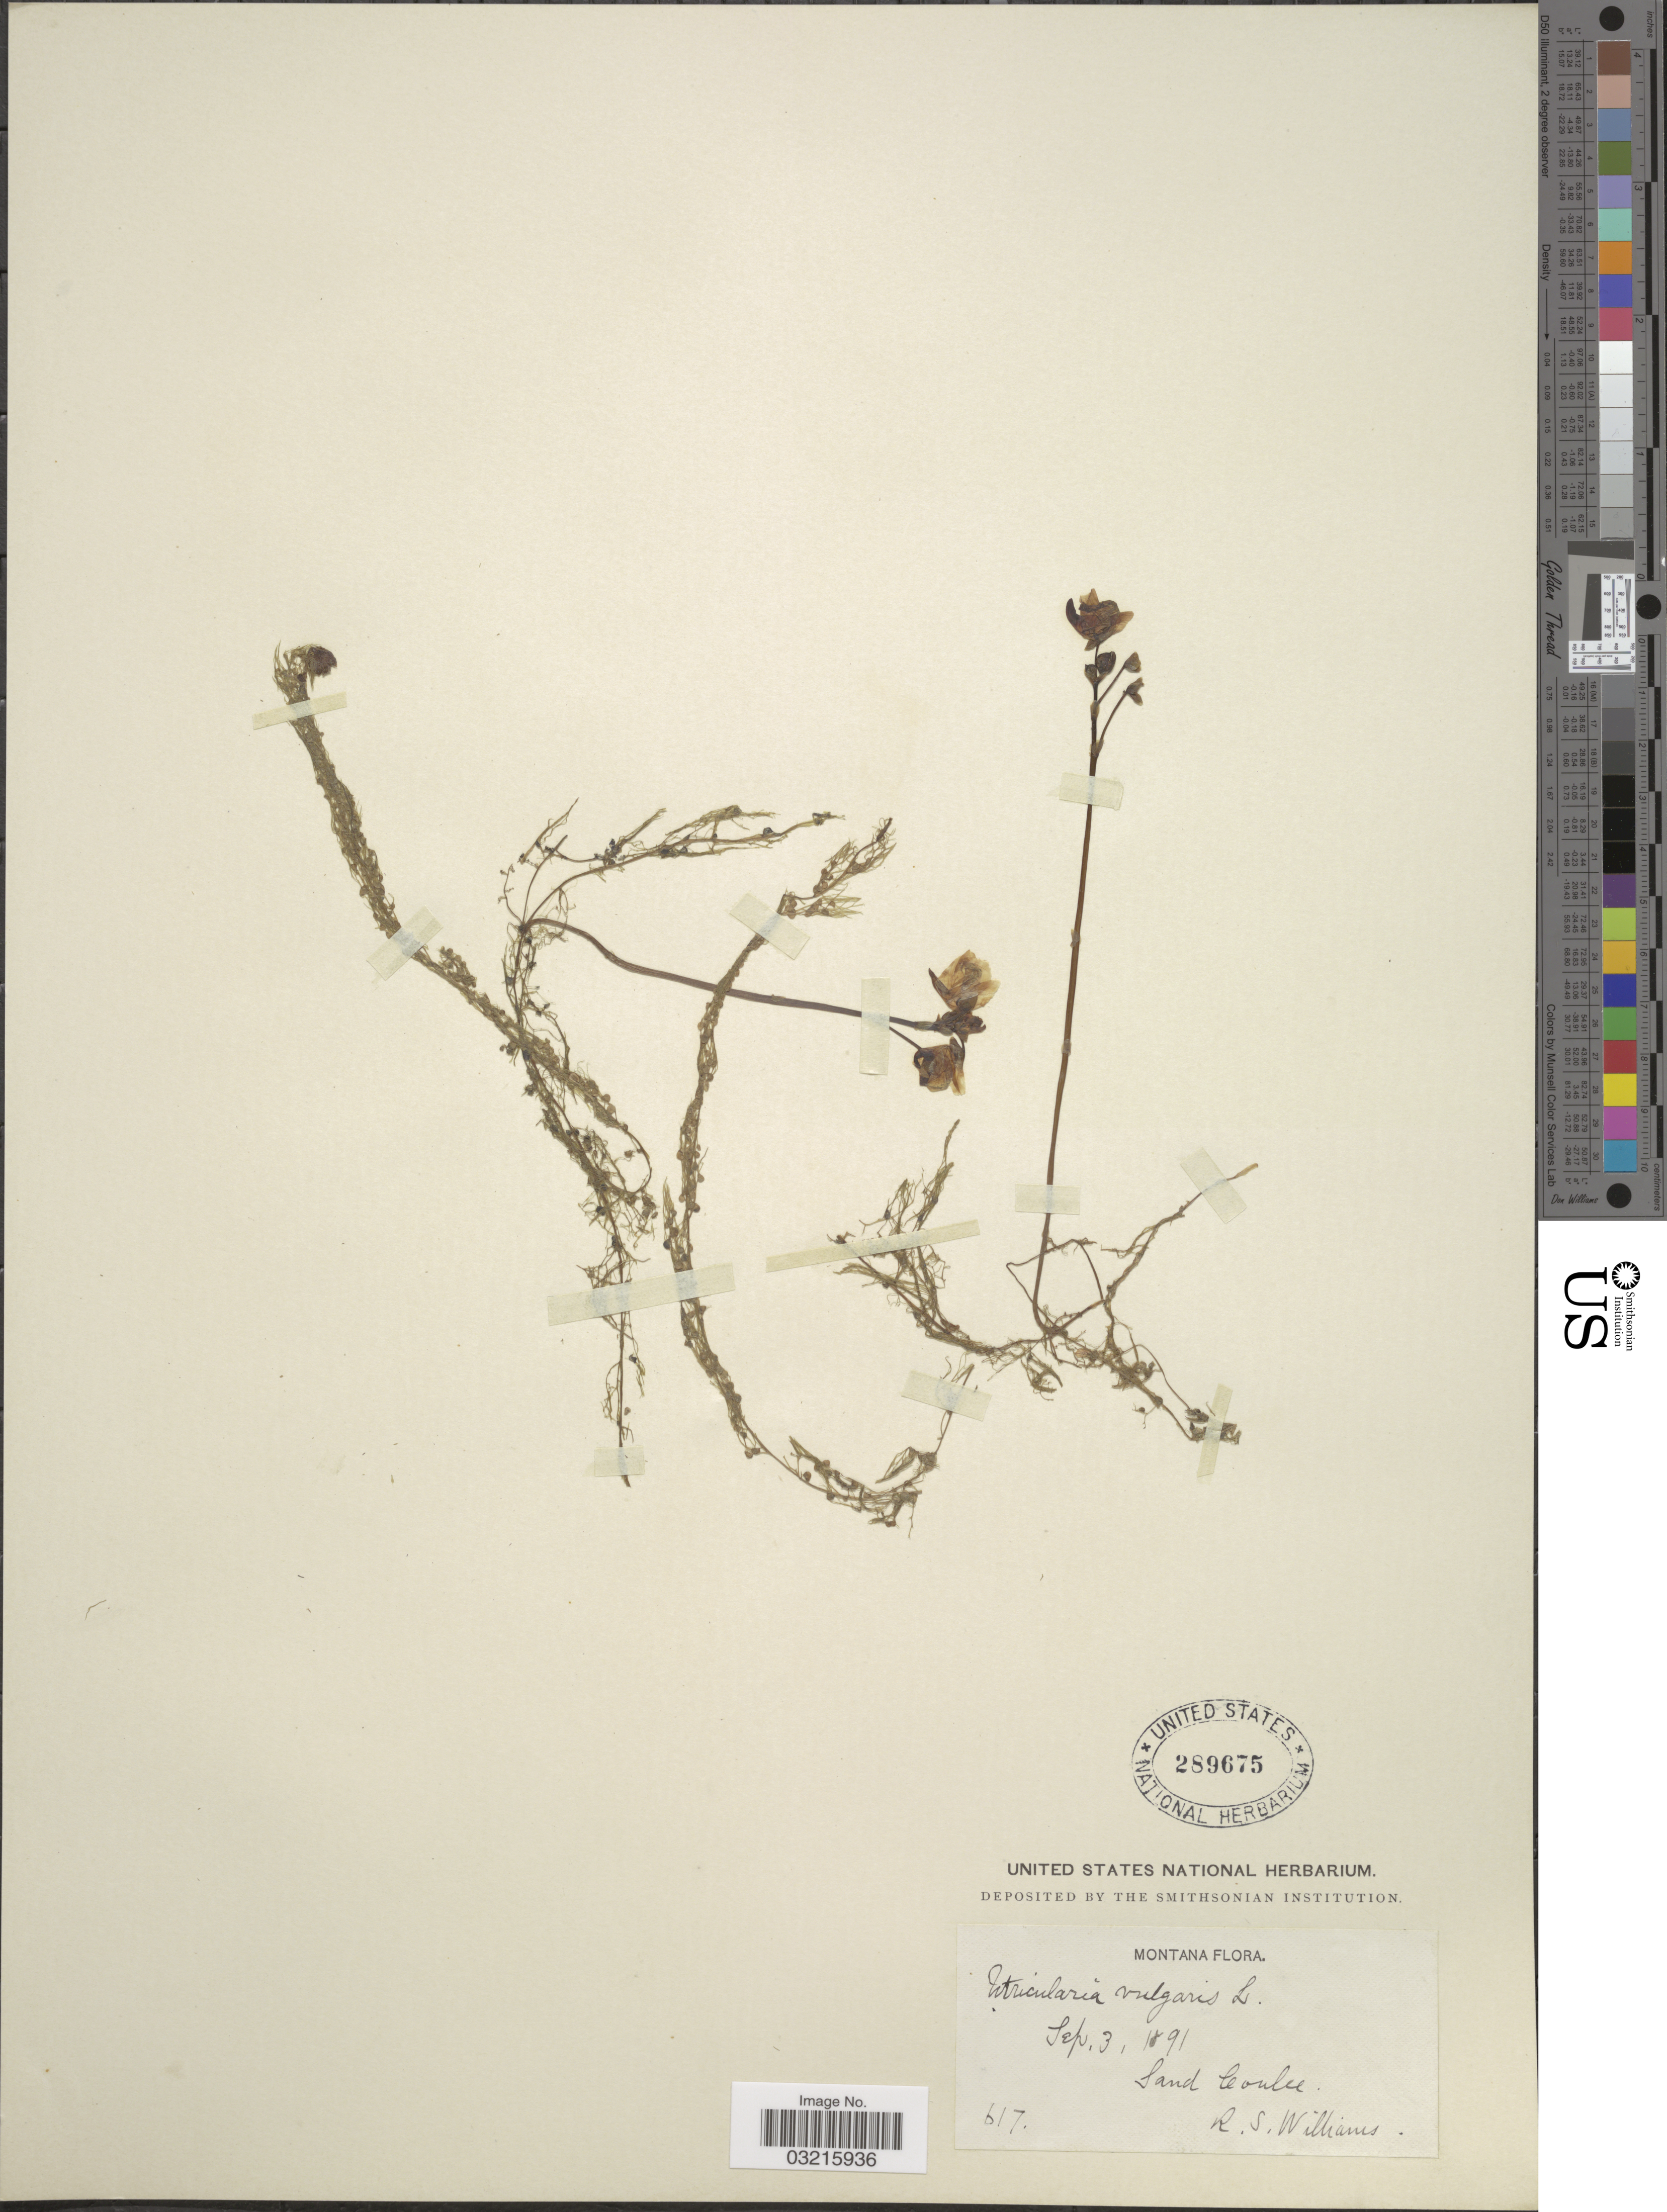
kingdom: Plantae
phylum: Tracheophyta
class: Magnoliopsida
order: Lamiales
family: Lentibulariaceae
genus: Utricularia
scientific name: Utricularia vulgaris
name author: L.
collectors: R. S. Williams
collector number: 617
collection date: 1891-09-03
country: United States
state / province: Montana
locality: Sand Coulee.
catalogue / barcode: US 289675